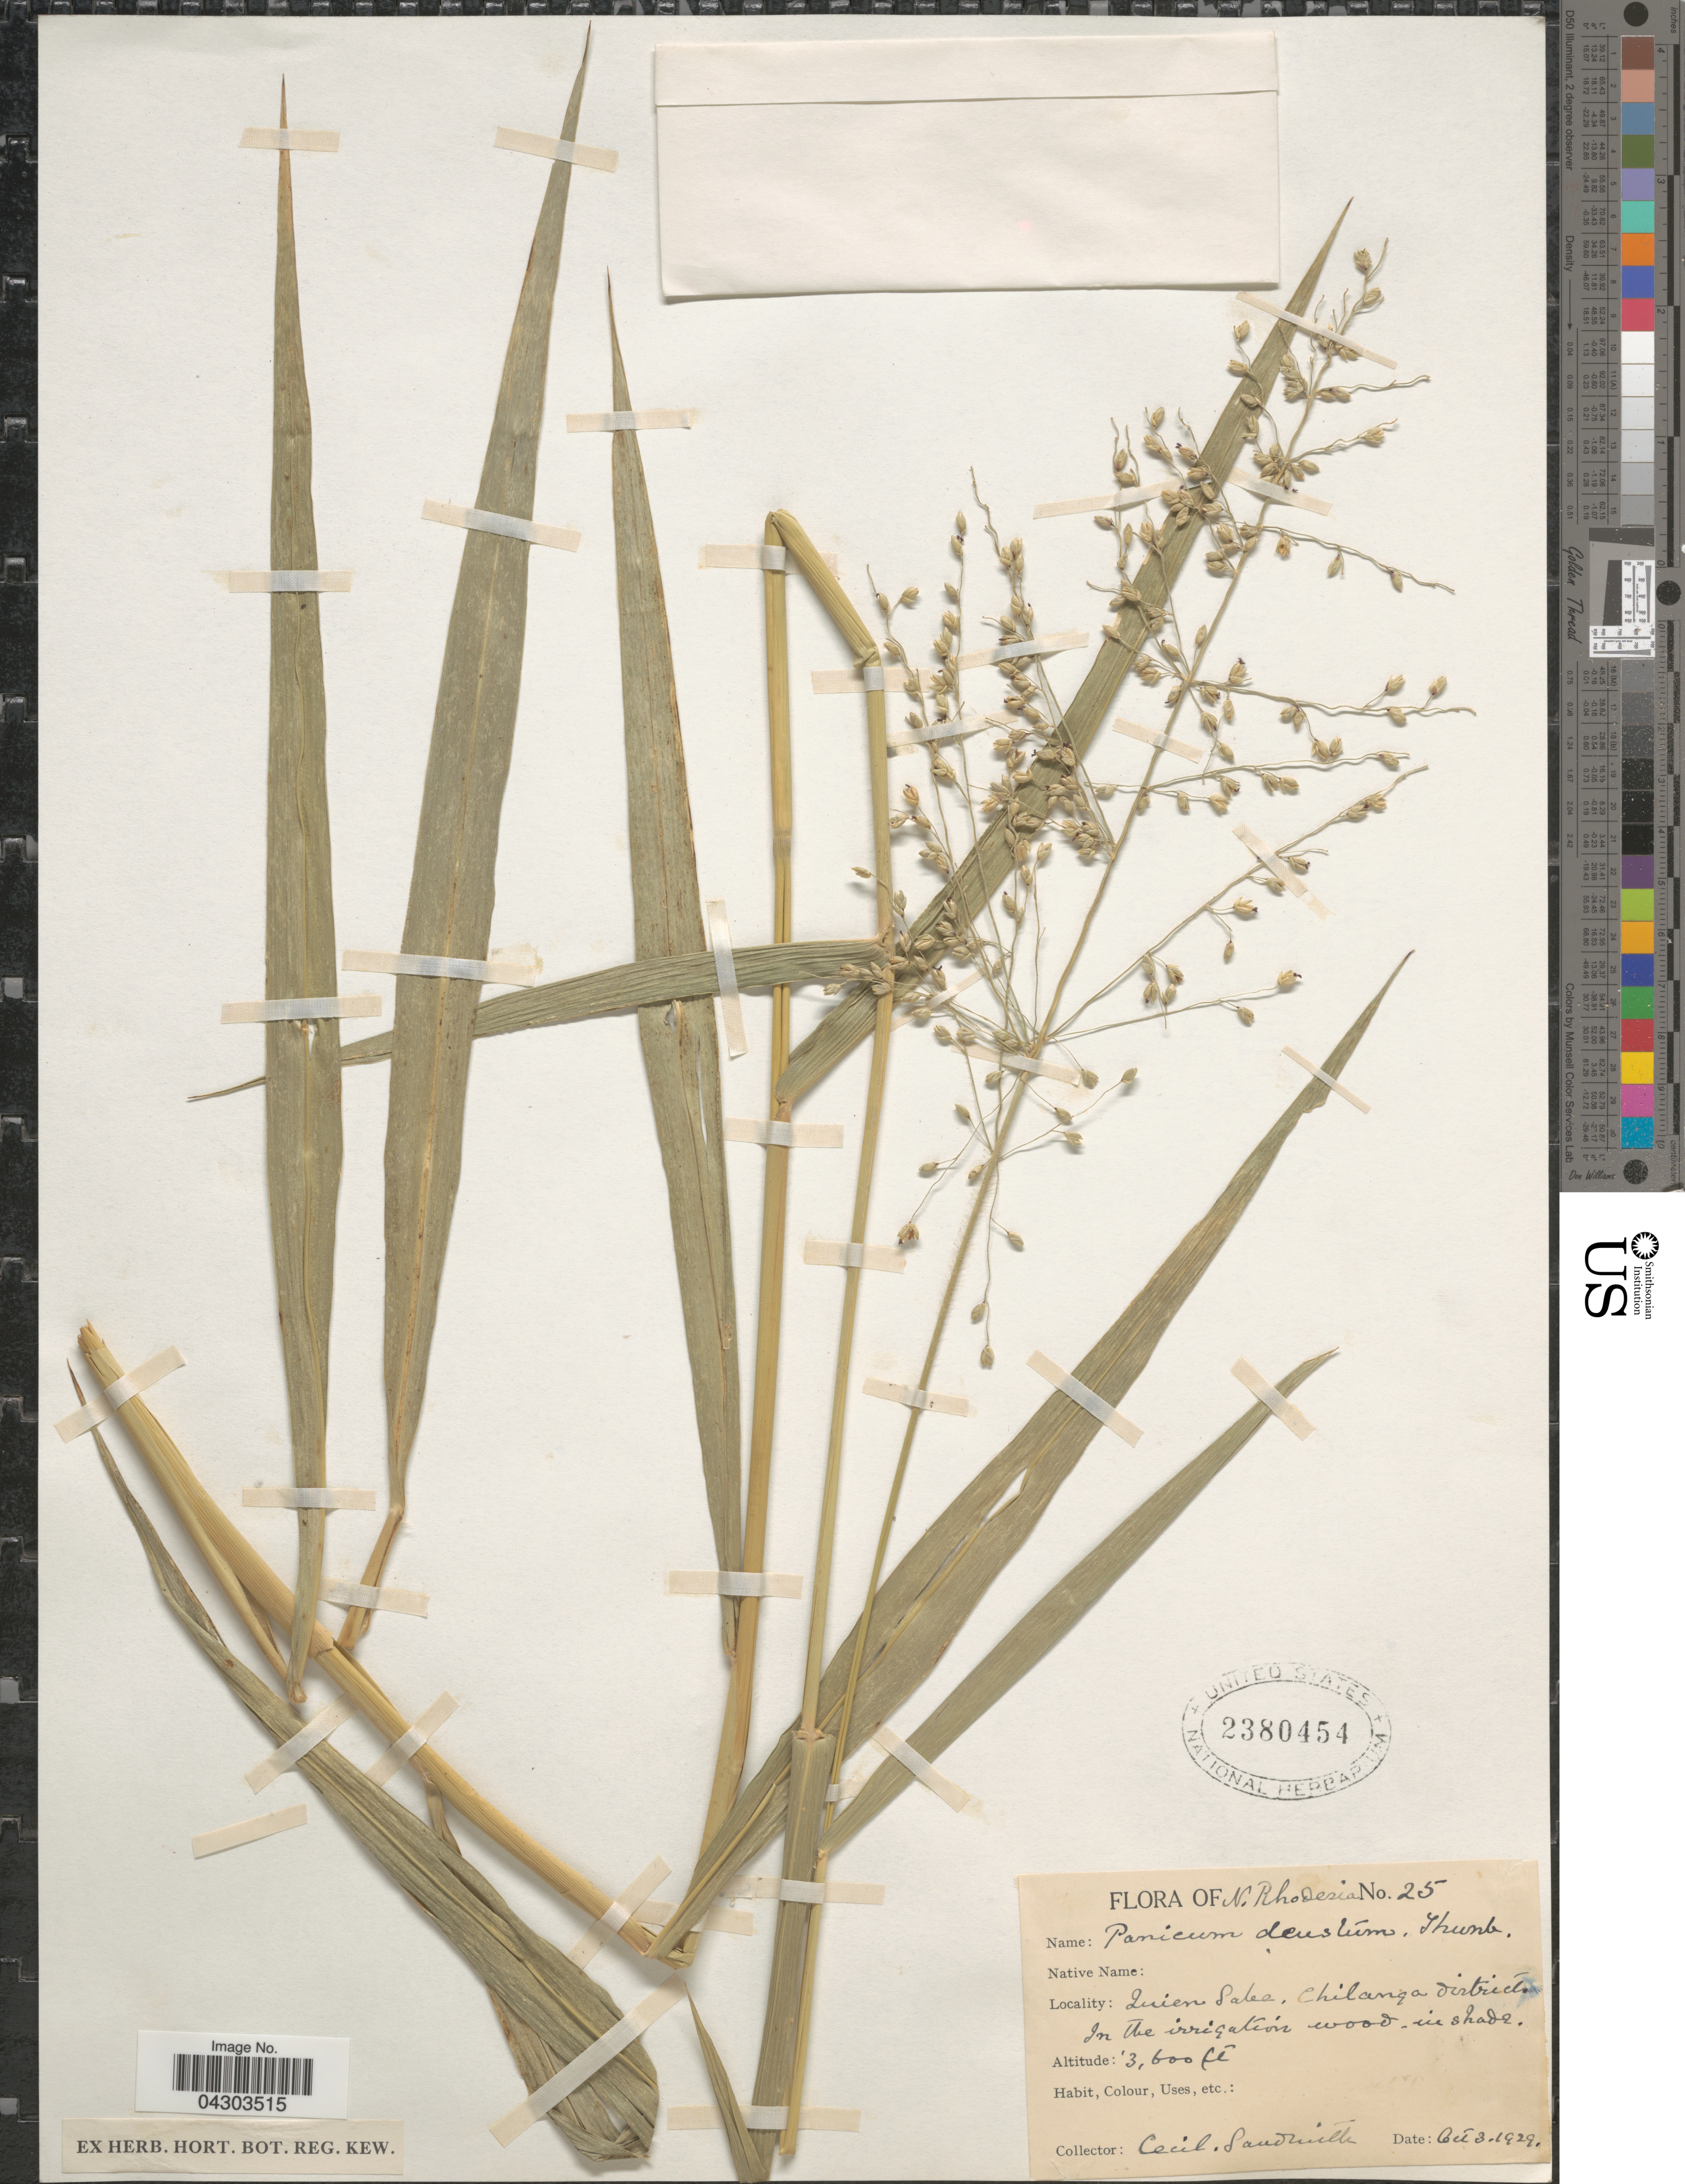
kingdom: Plantae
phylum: Tracheophyta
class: Liliopsida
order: Poales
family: Poaceae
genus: Panicum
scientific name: Panicum deustum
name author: Thunb.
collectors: C. I. Sandwith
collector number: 25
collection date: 1929-10-03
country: Zambia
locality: N. Rhodesia. Quien Lake, Chilanga district. In the irrigation wood in shade.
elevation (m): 1097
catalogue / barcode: US 2380454